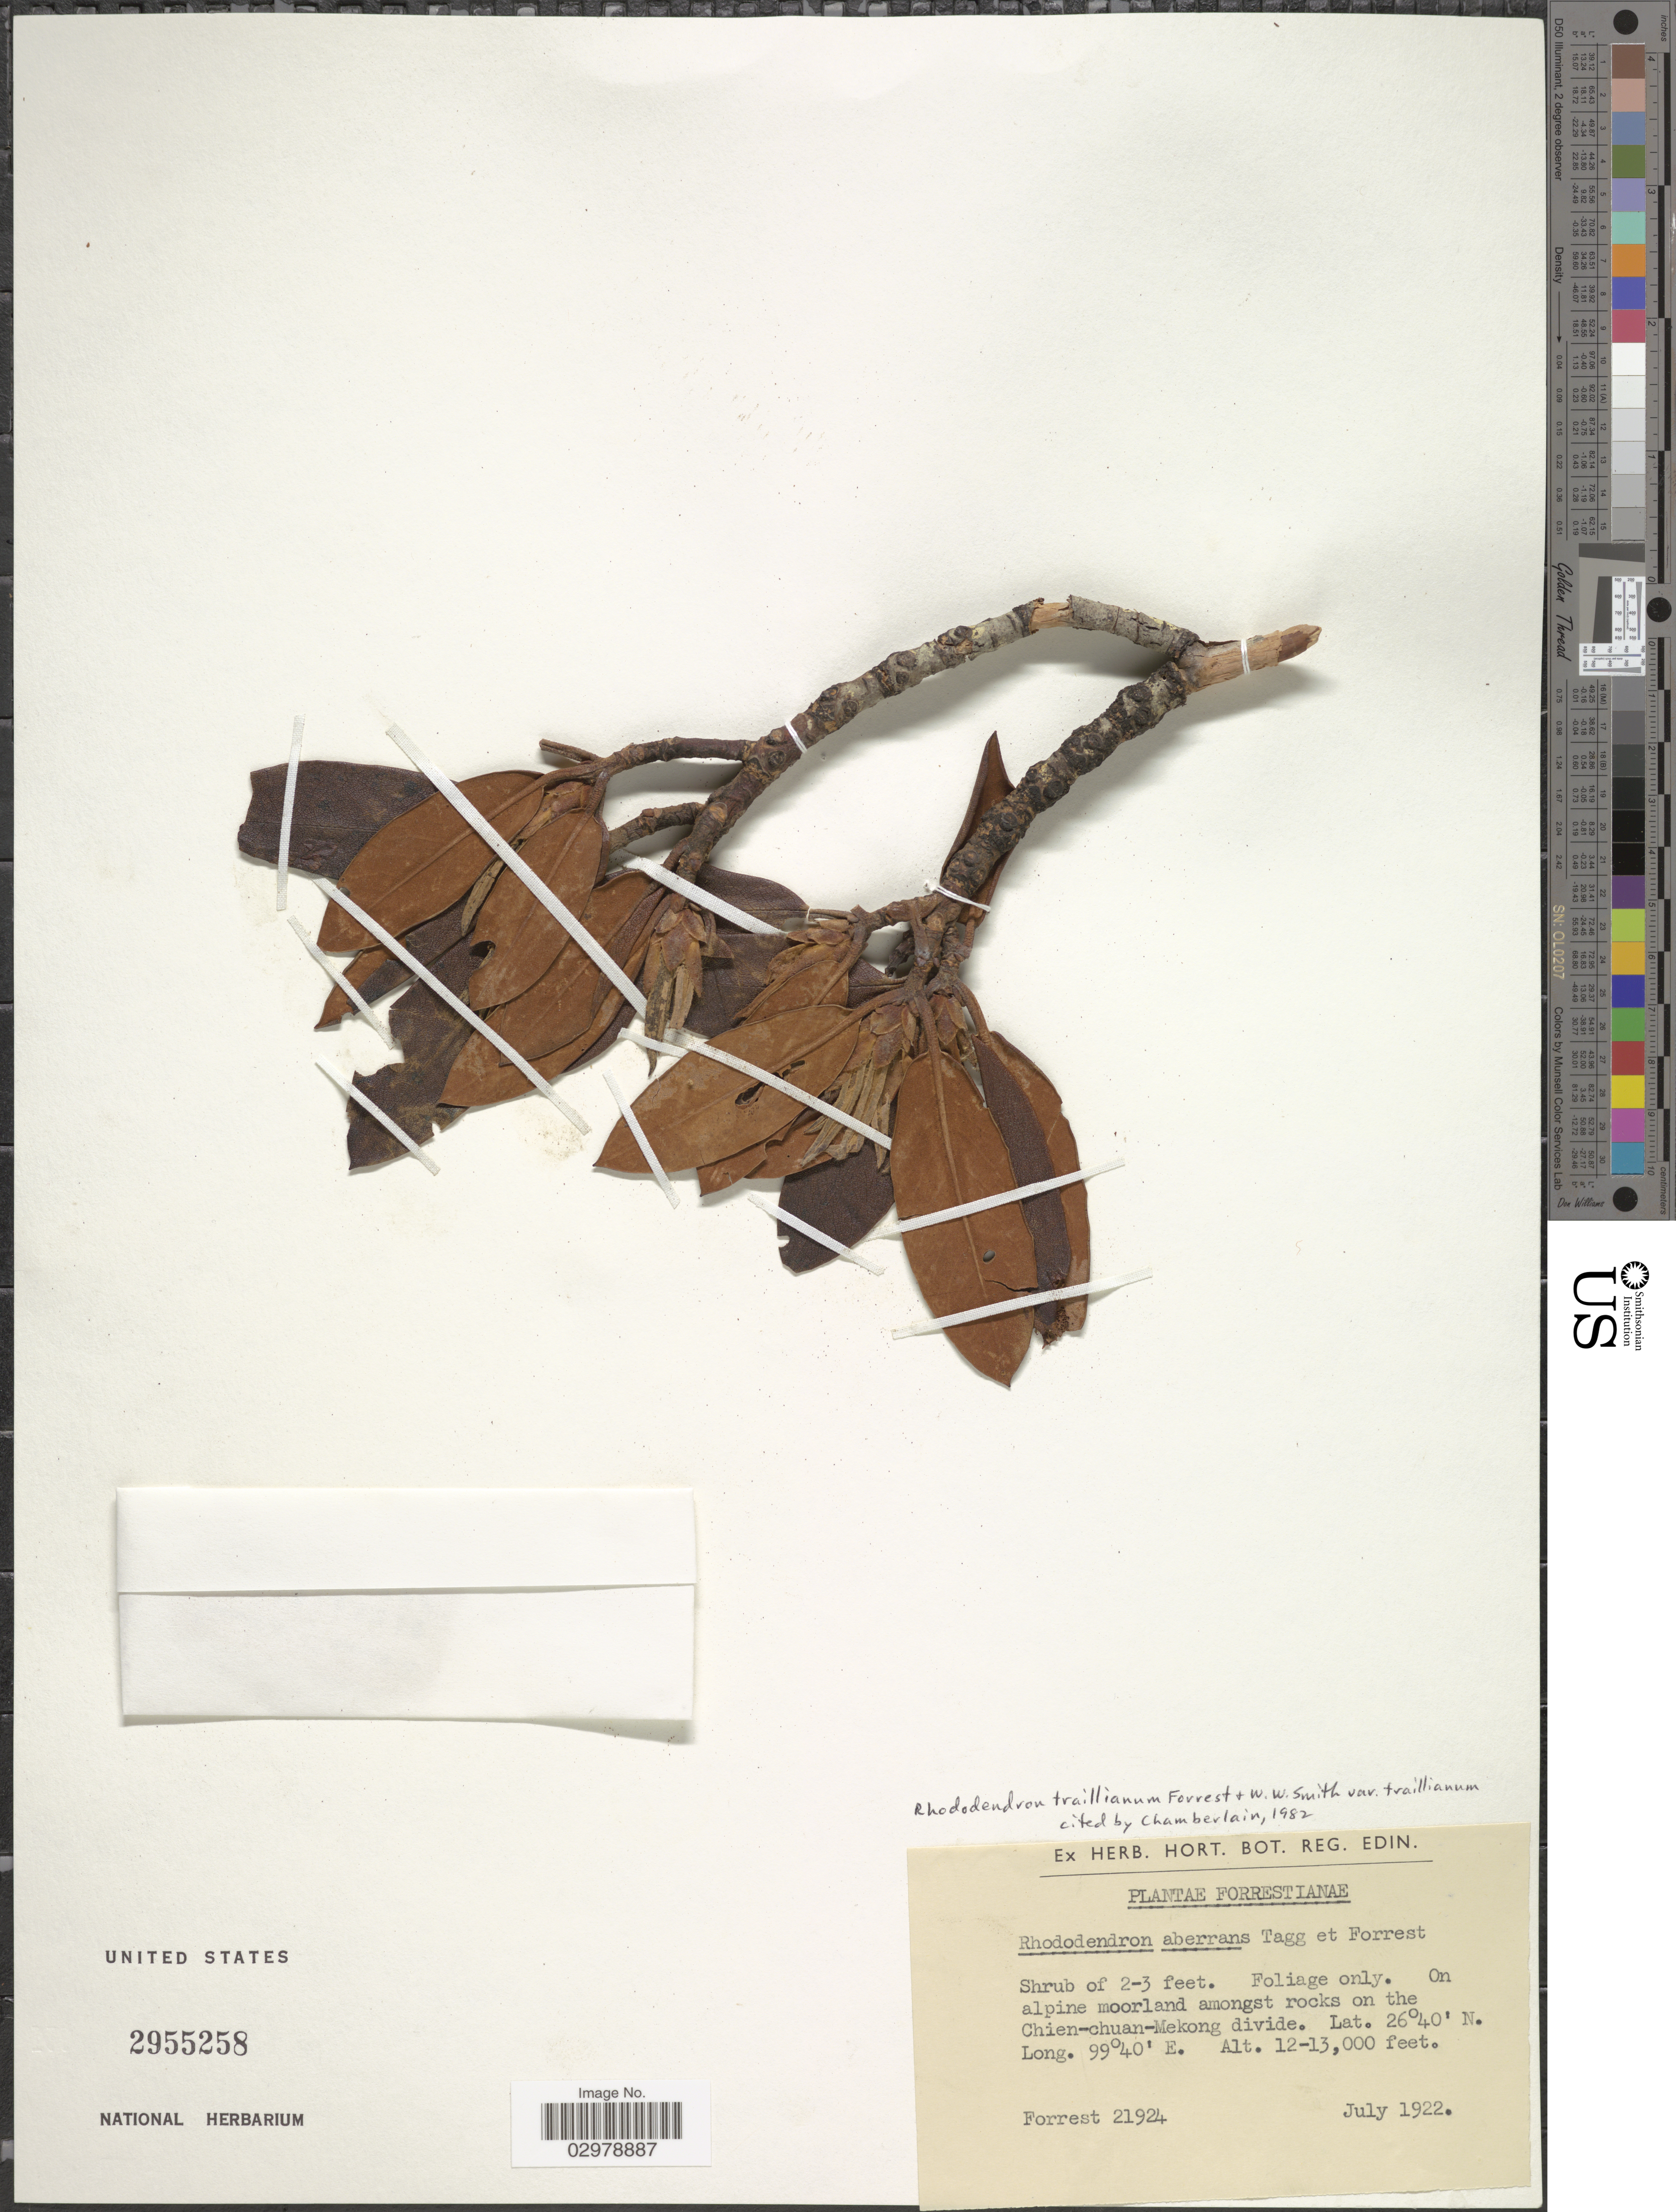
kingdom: Plantae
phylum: Tracheophyta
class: Magnoliopsida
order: Ericales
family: Ericaceae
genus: Rhododendron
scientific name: Rhododendron traillianum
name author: Forrest & W.W. Sm.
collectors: -. Forrest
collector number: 21924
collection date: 1922-07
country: China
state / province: Yunnan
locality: On alpine moorland amongst rocks on the Chien-chuan-Mekong divide.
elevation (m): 3658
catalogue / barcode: US 2955258